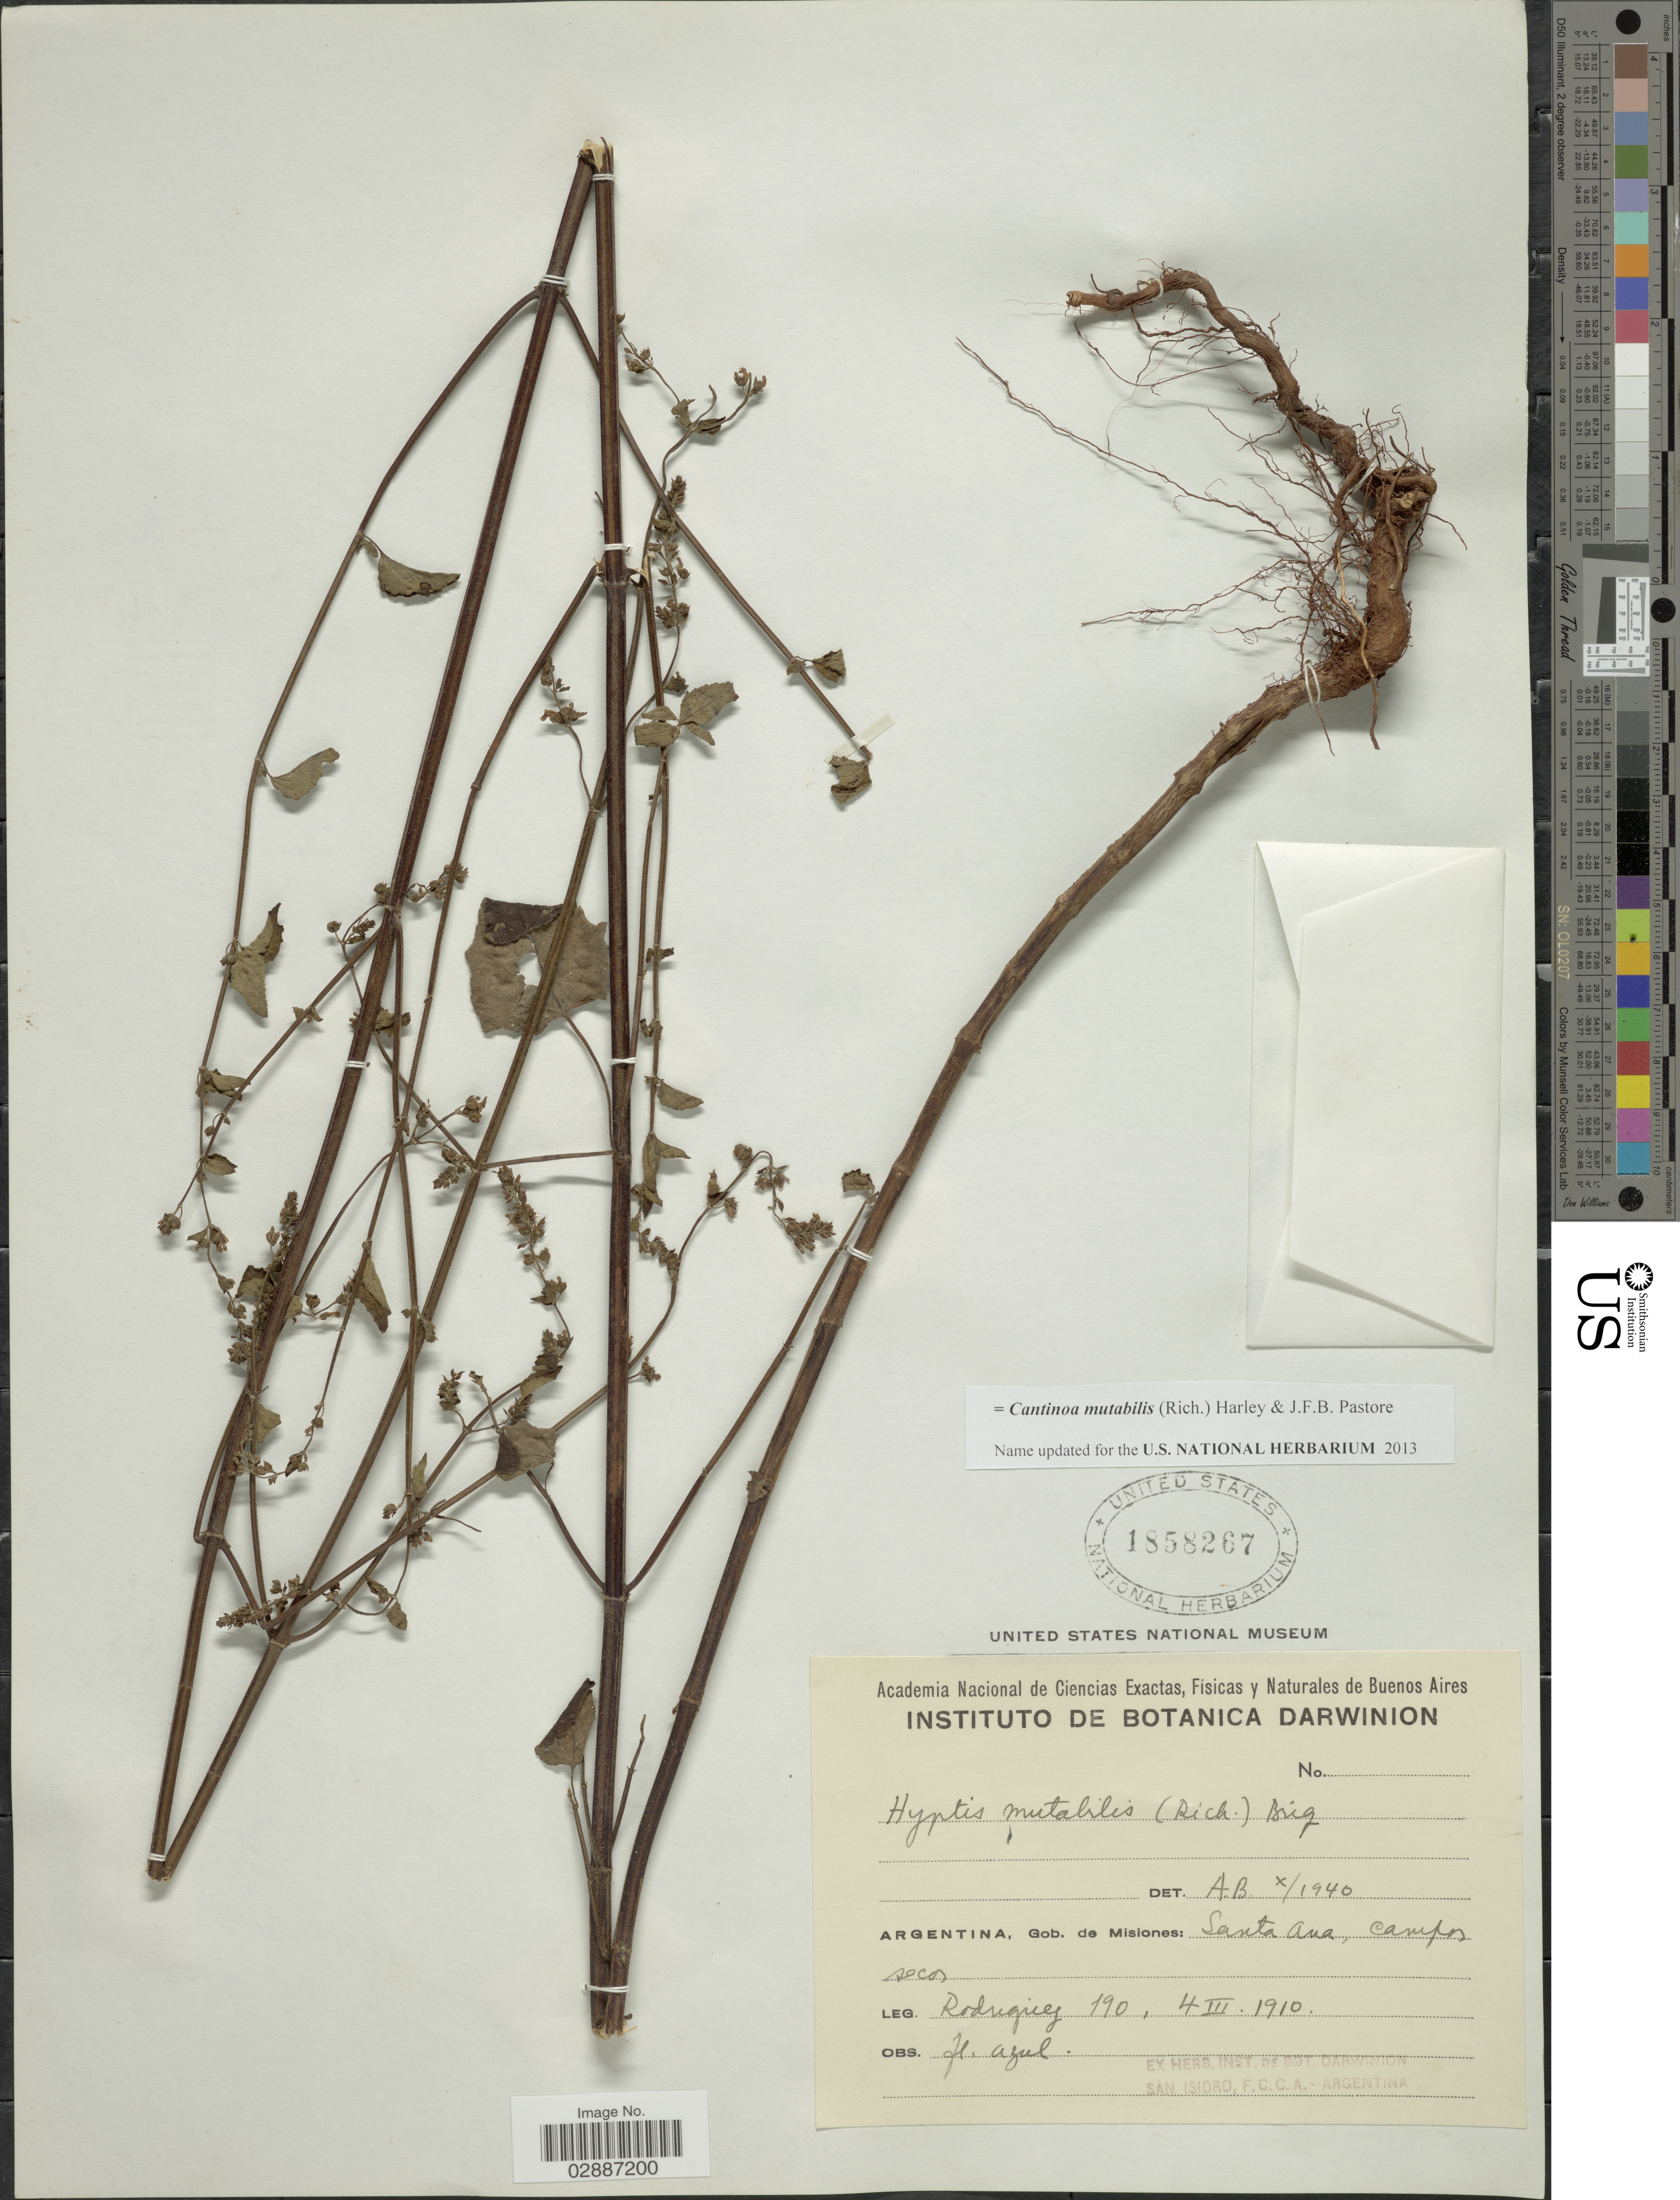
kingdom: Plantae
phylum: Tracheophyta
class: Magnoliopsida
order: Lamiales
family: Lamiaceae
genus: Cantinoa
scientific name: Cantinoa mutabilis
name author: (Epling) Harley & J.F.B. Pastore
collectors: Rodriguez, --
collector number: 190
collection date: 1910-03-04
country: Argentina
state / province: Misiones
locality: Gob. de Misiones: Santa Ana.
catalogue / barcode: US 1858267